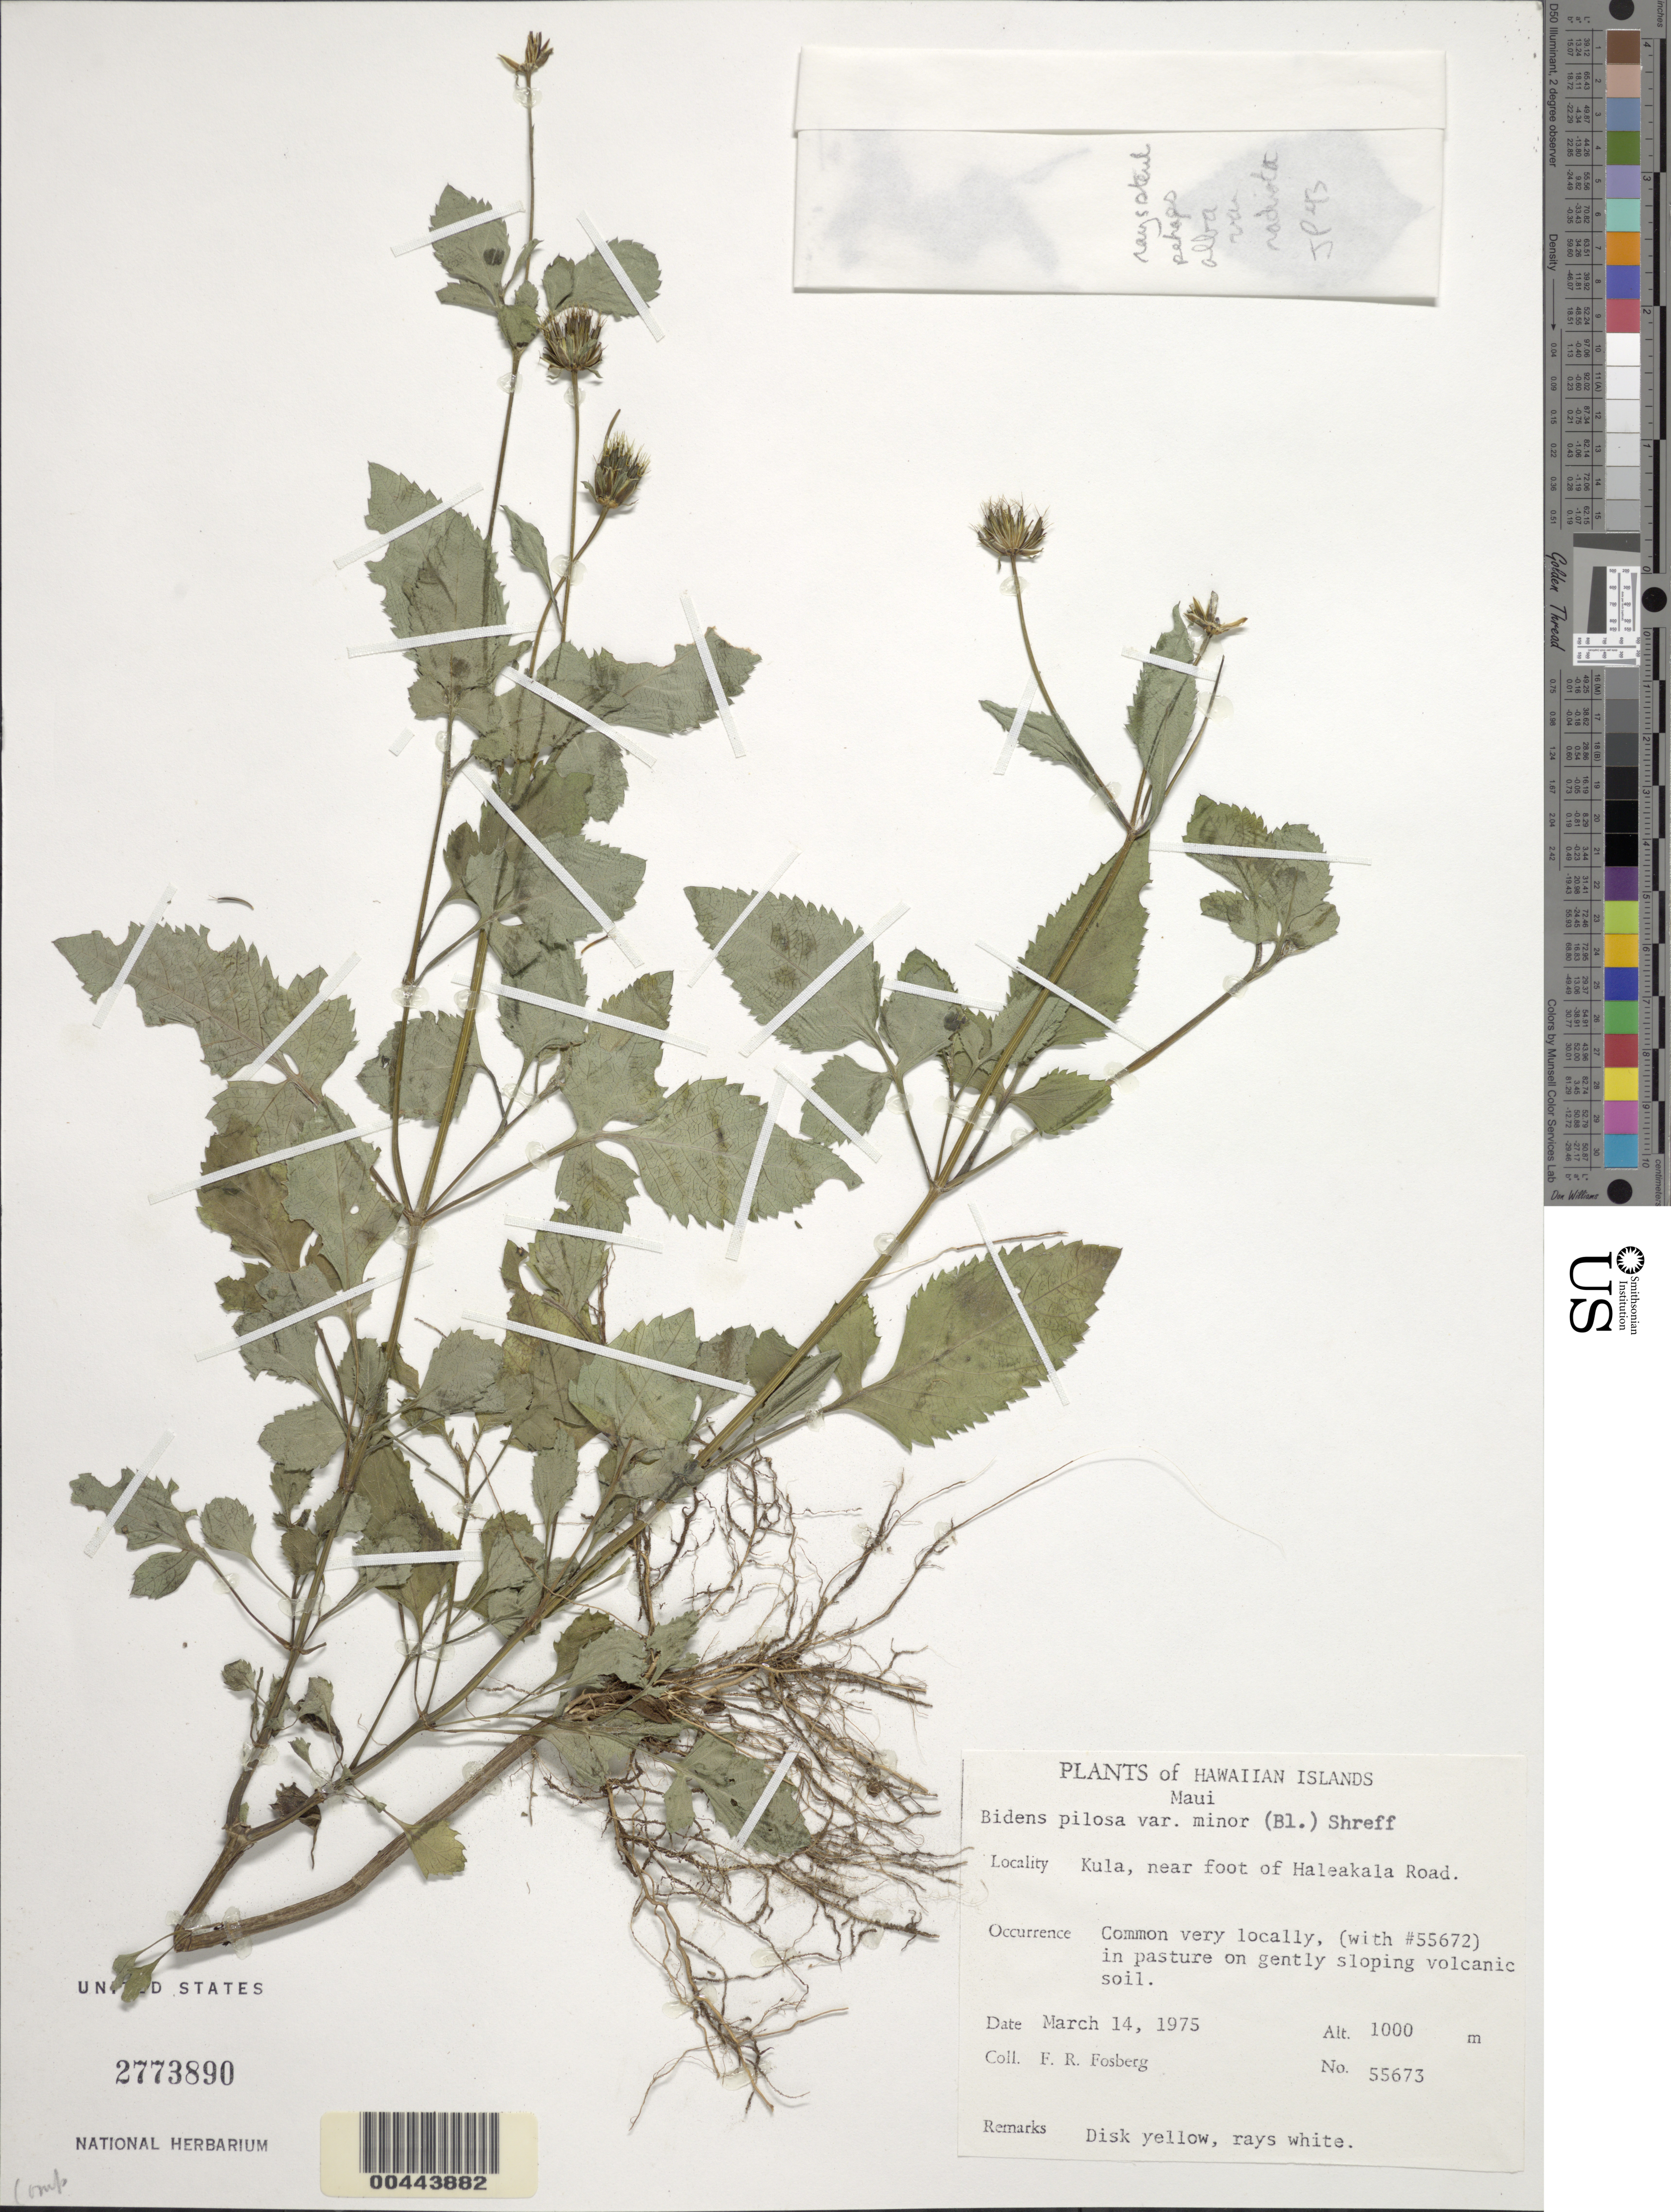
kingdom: Plantae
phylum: Tracheophyta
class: Magnoliopsida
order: Asterales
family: Asteraceae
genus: Bidens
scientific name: Bidens pilosa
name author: L.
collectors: F. R. Fosberg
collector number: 55673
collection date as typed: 14 Mar 1975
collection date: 1975-03-14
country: United States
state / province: Hawaii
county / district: Maui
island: Maui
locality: Kula, near foot of Haleakala Road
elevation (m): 1000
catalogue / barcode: US 2773890